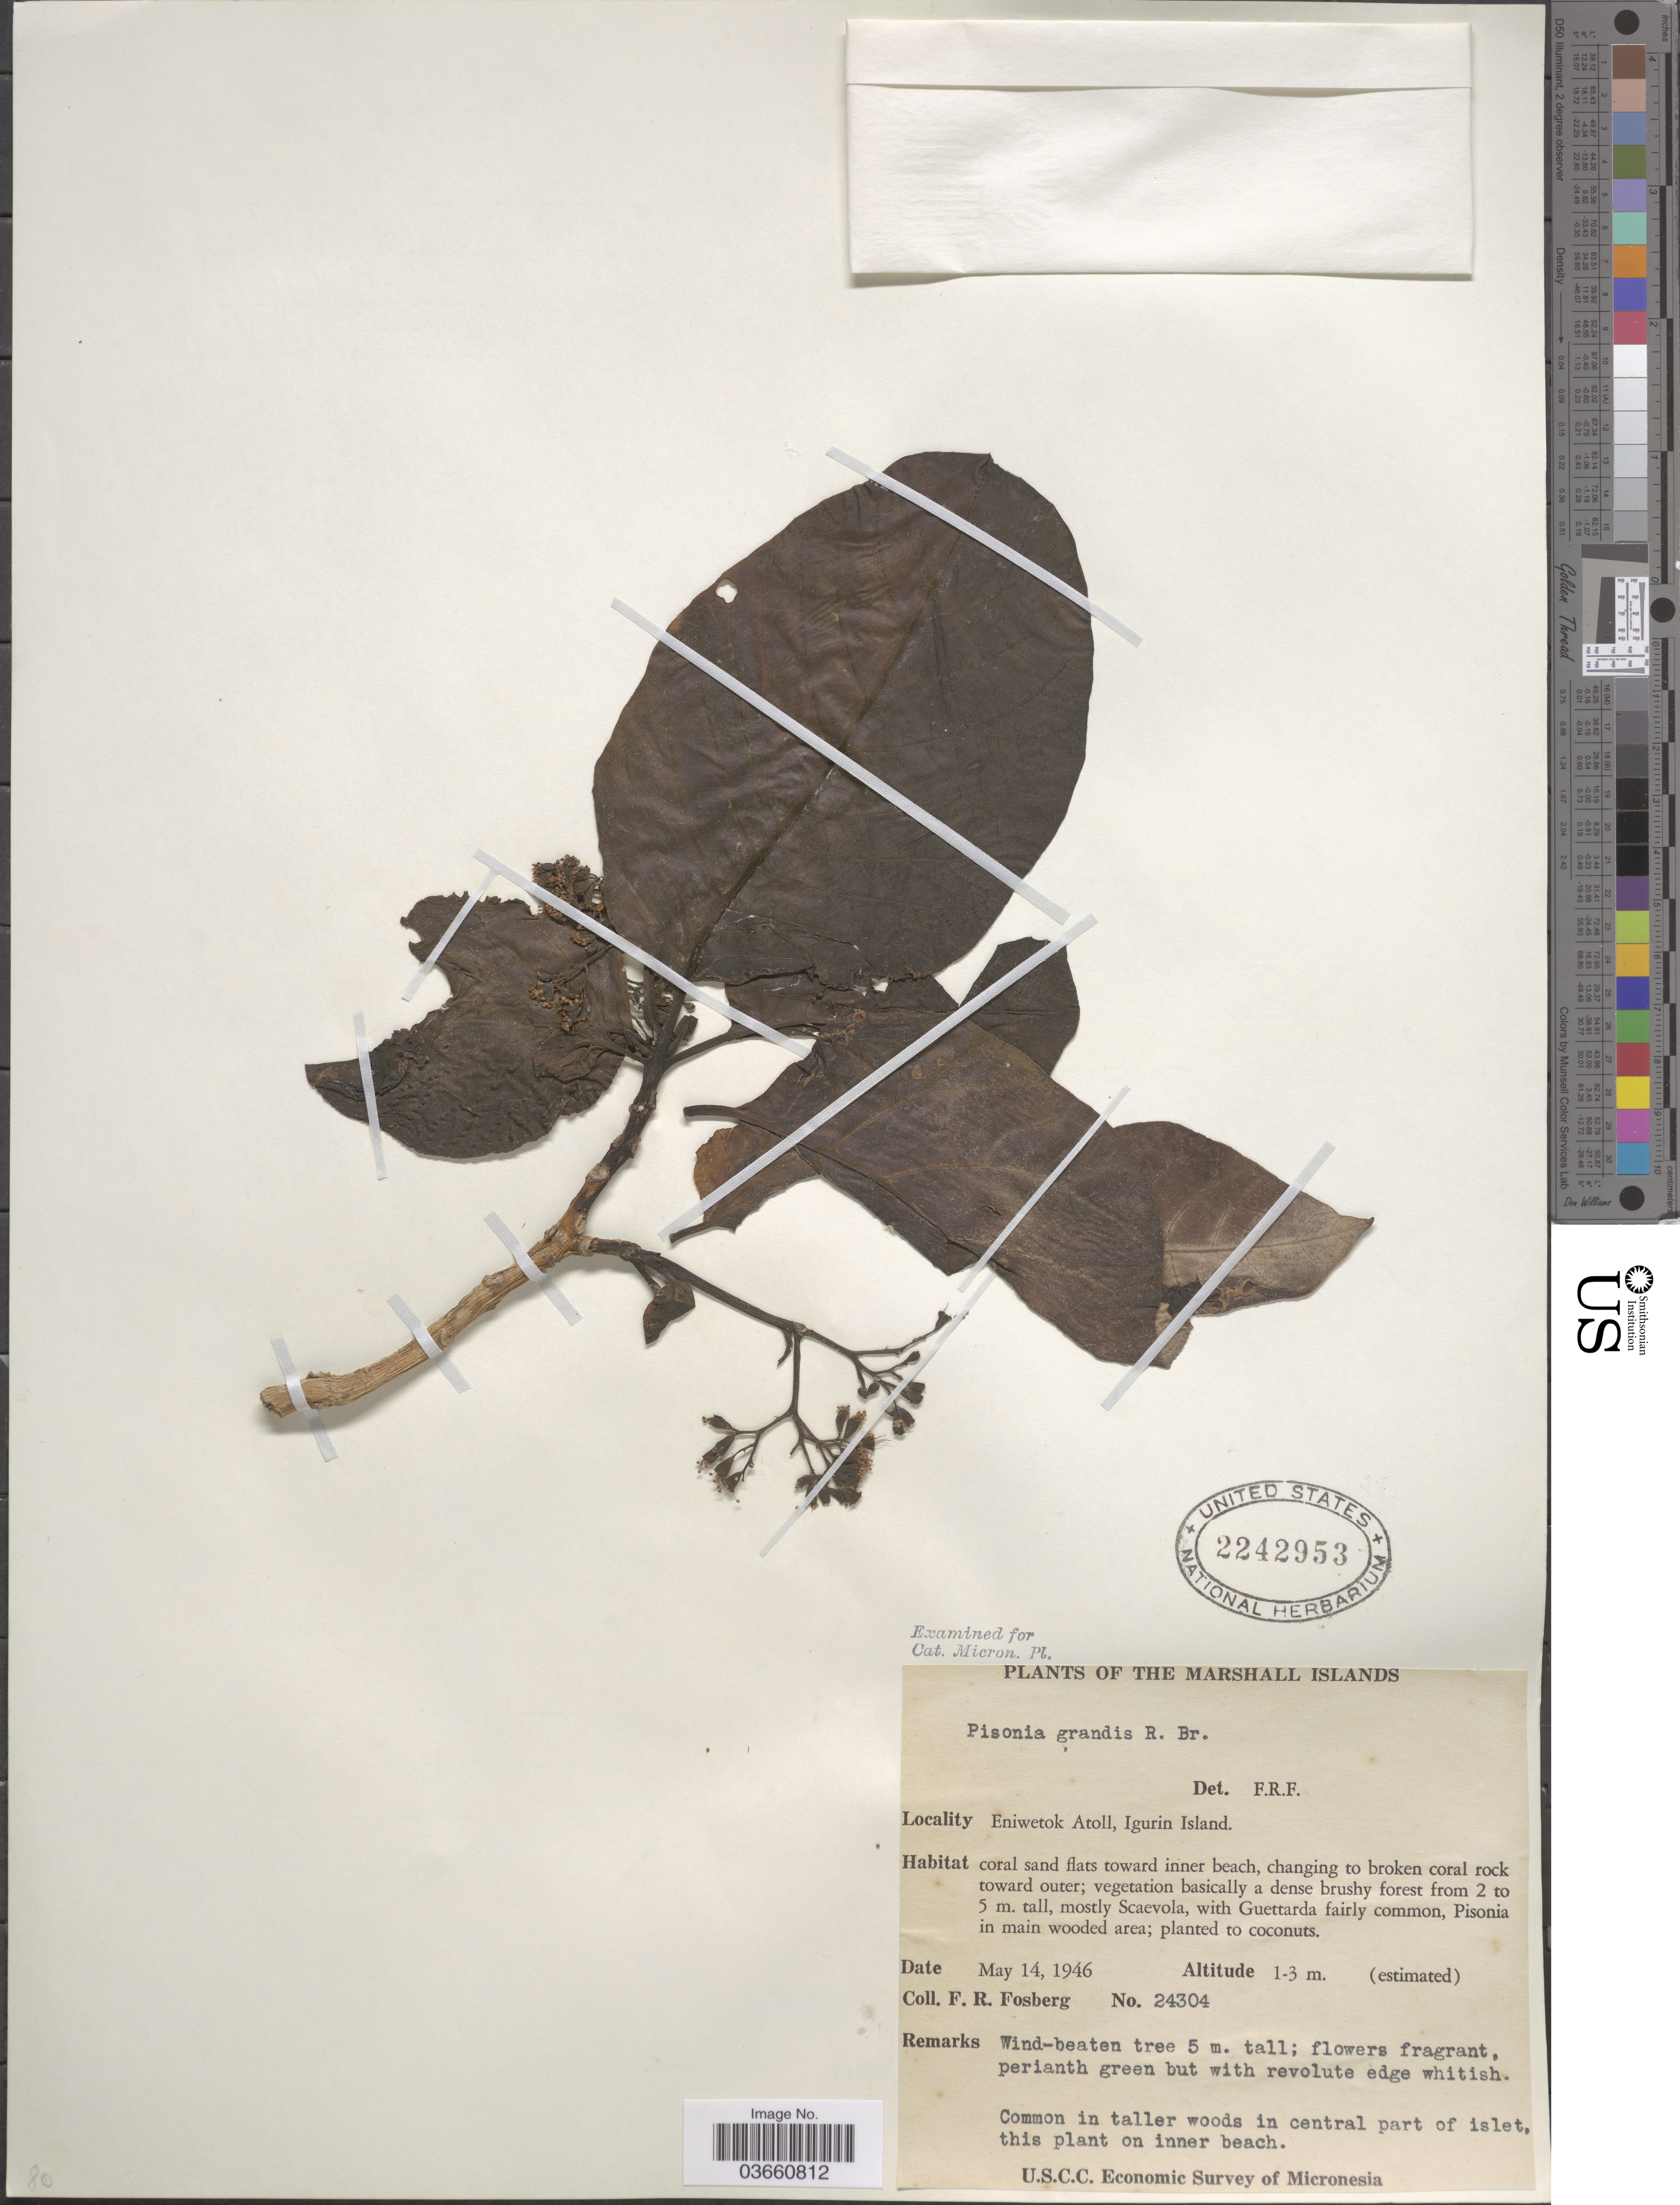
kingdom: Plantae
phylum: Tracheophyta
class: Magnoliopsida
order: Caryophyllales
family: Nyctaginaceae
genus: Pisonia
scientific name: Pisonia grandis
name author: R. Br.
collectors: F. R. Fosberg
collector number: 24304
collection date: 1946-05-14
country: Marshall Islands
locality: Eniwetok Atoll, Igurin Island.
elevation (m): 1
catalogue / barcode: US 2242953